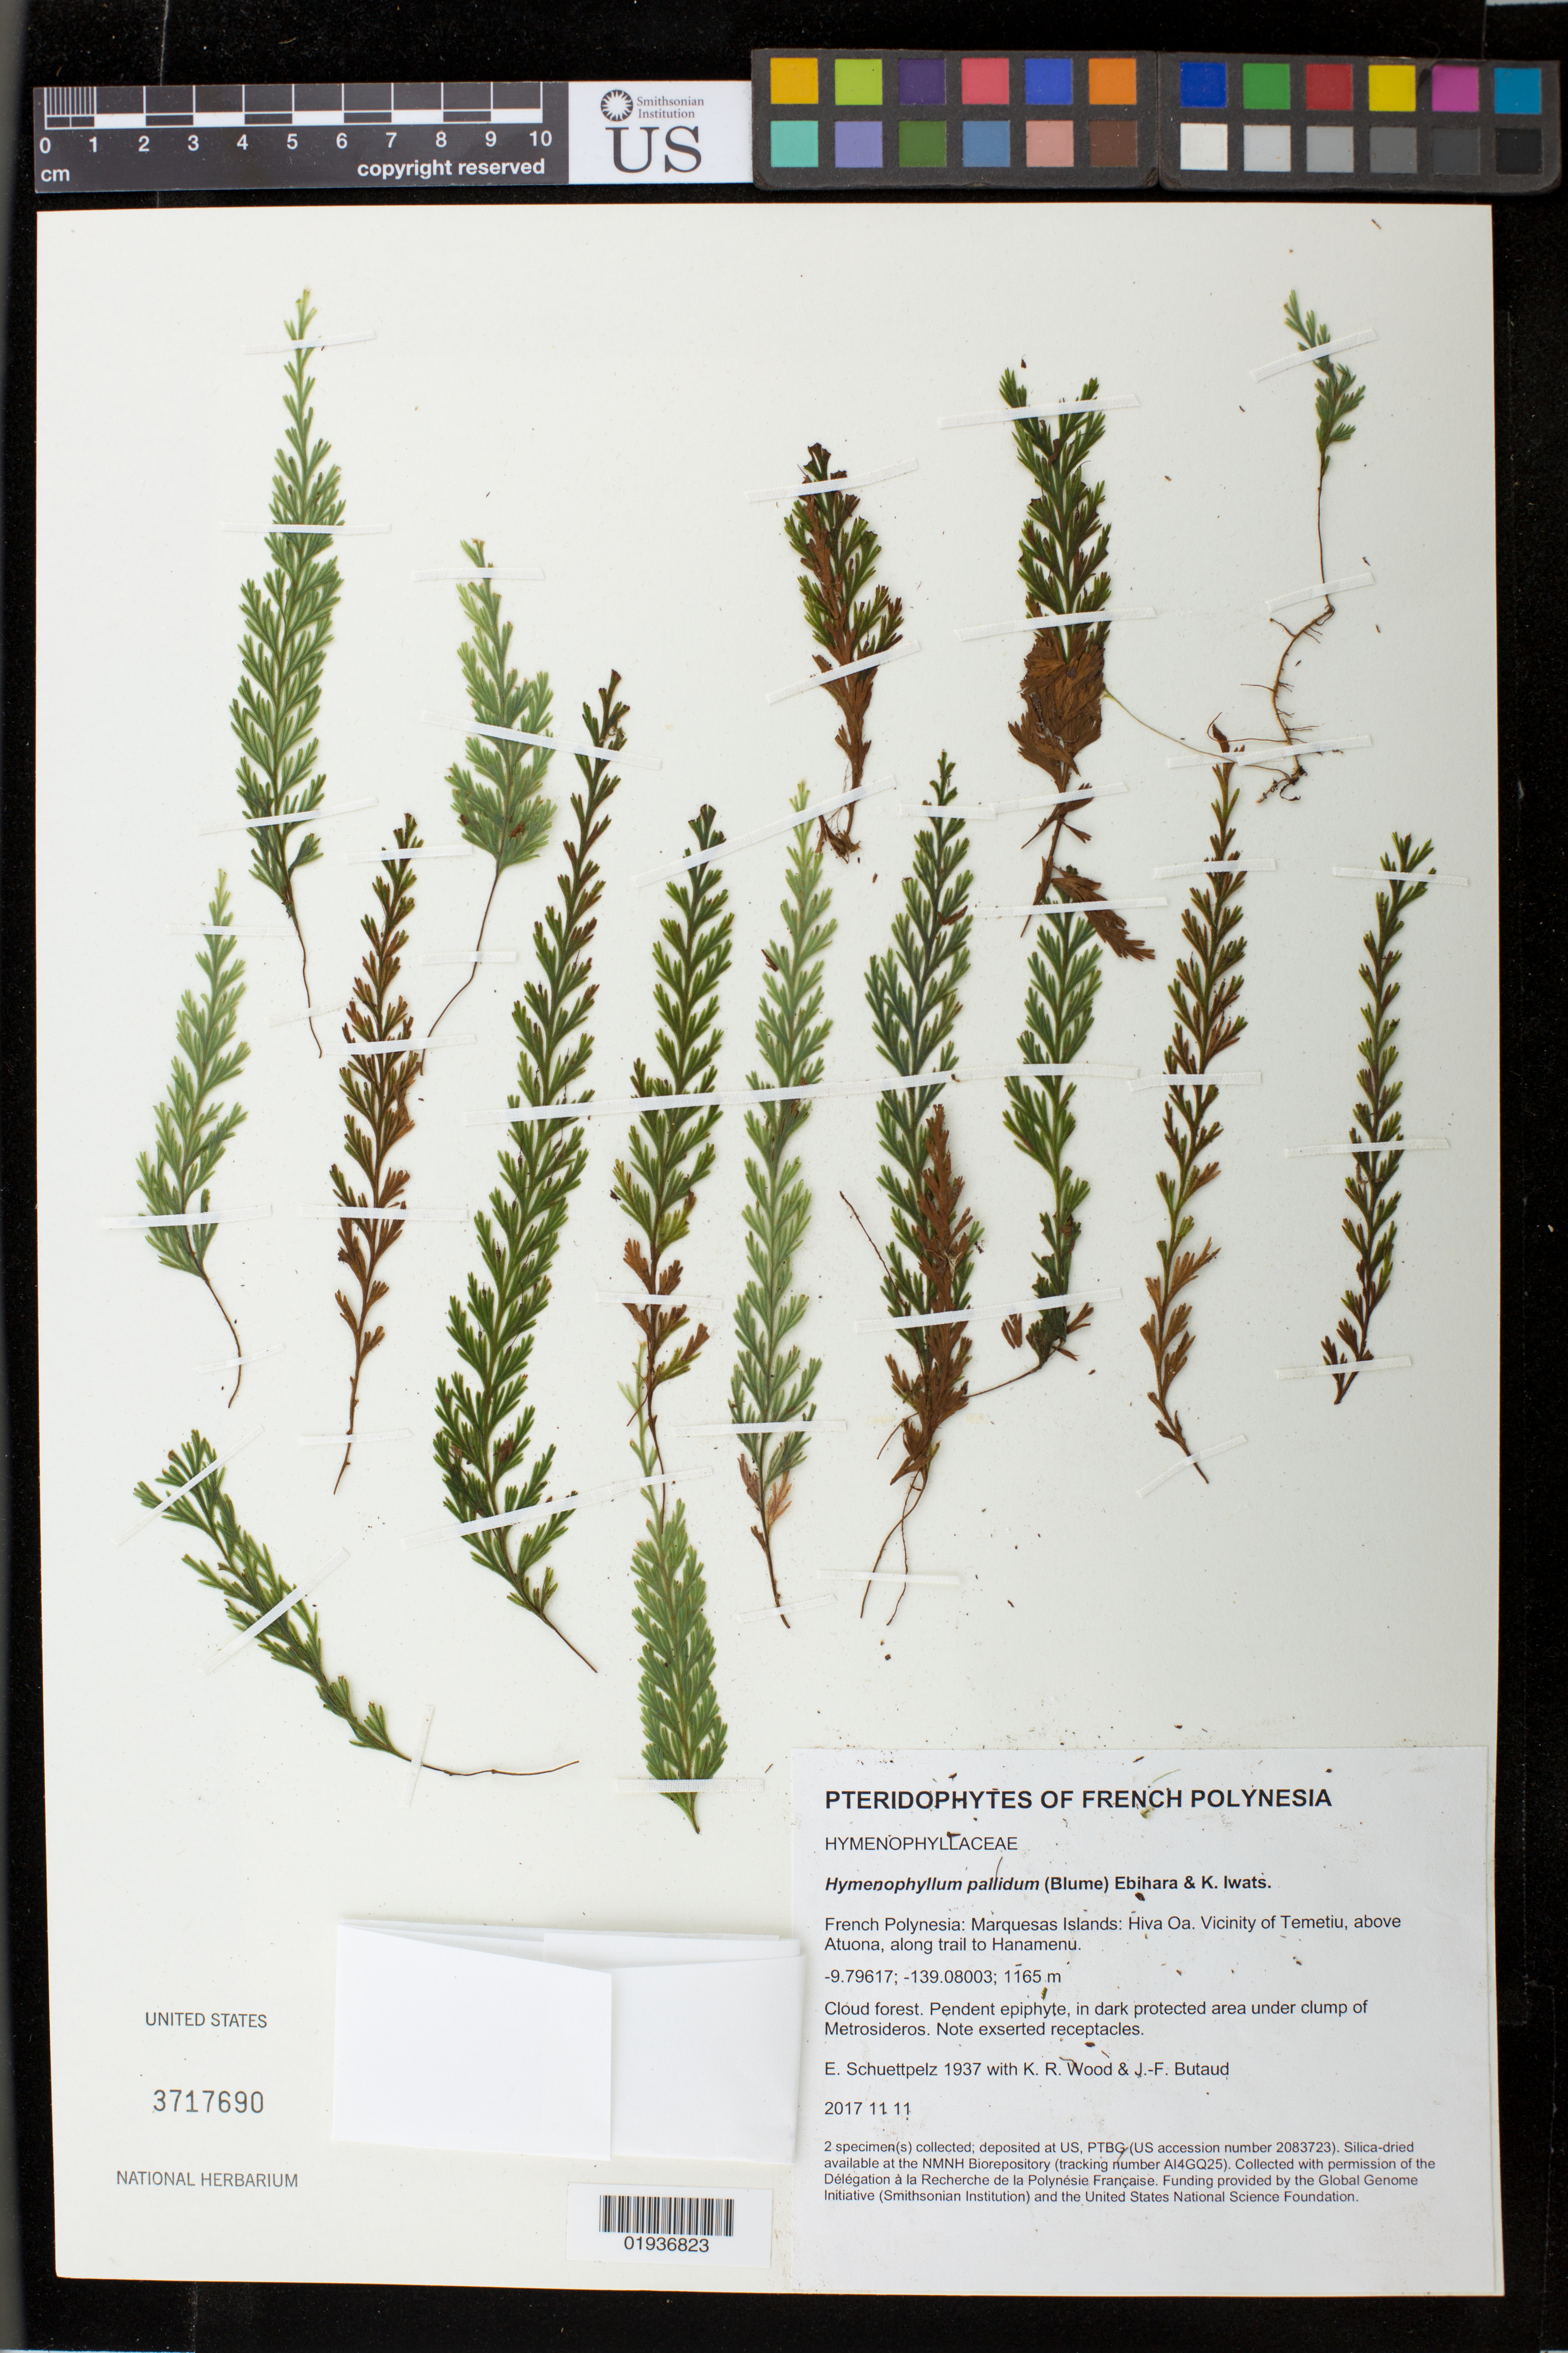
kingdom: Plantae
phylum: Tracheophyta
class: Polypodiopsida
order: Hymenophyllales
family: Hymenophyllaceae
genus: Hymenophyllum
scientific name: Hymenophyllum pallidum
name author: (Blume) Ebihara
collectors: E. Schuettpelz, K. R. Wood & J. -F. Butaud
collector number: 1937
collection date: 2017-11-11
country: French Polynesia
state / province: Marquesas Islands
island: Hiva Oa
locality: Vicinity of Temetiu, above Atuona, along trail to Hanamenu.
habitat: Cloud forest.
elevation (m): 1165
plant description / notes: Collected with permission of the Délégation à la Recherche de la Polynésie Française. Funding provided by the Global Genome Initiative (Smithsonian Institution) and the United States National Science Foundation. Silica dried tissue stored at AI4GQ25 in the NMNH Biorepository, Smithsonian Institution.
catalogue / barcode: US 3717690